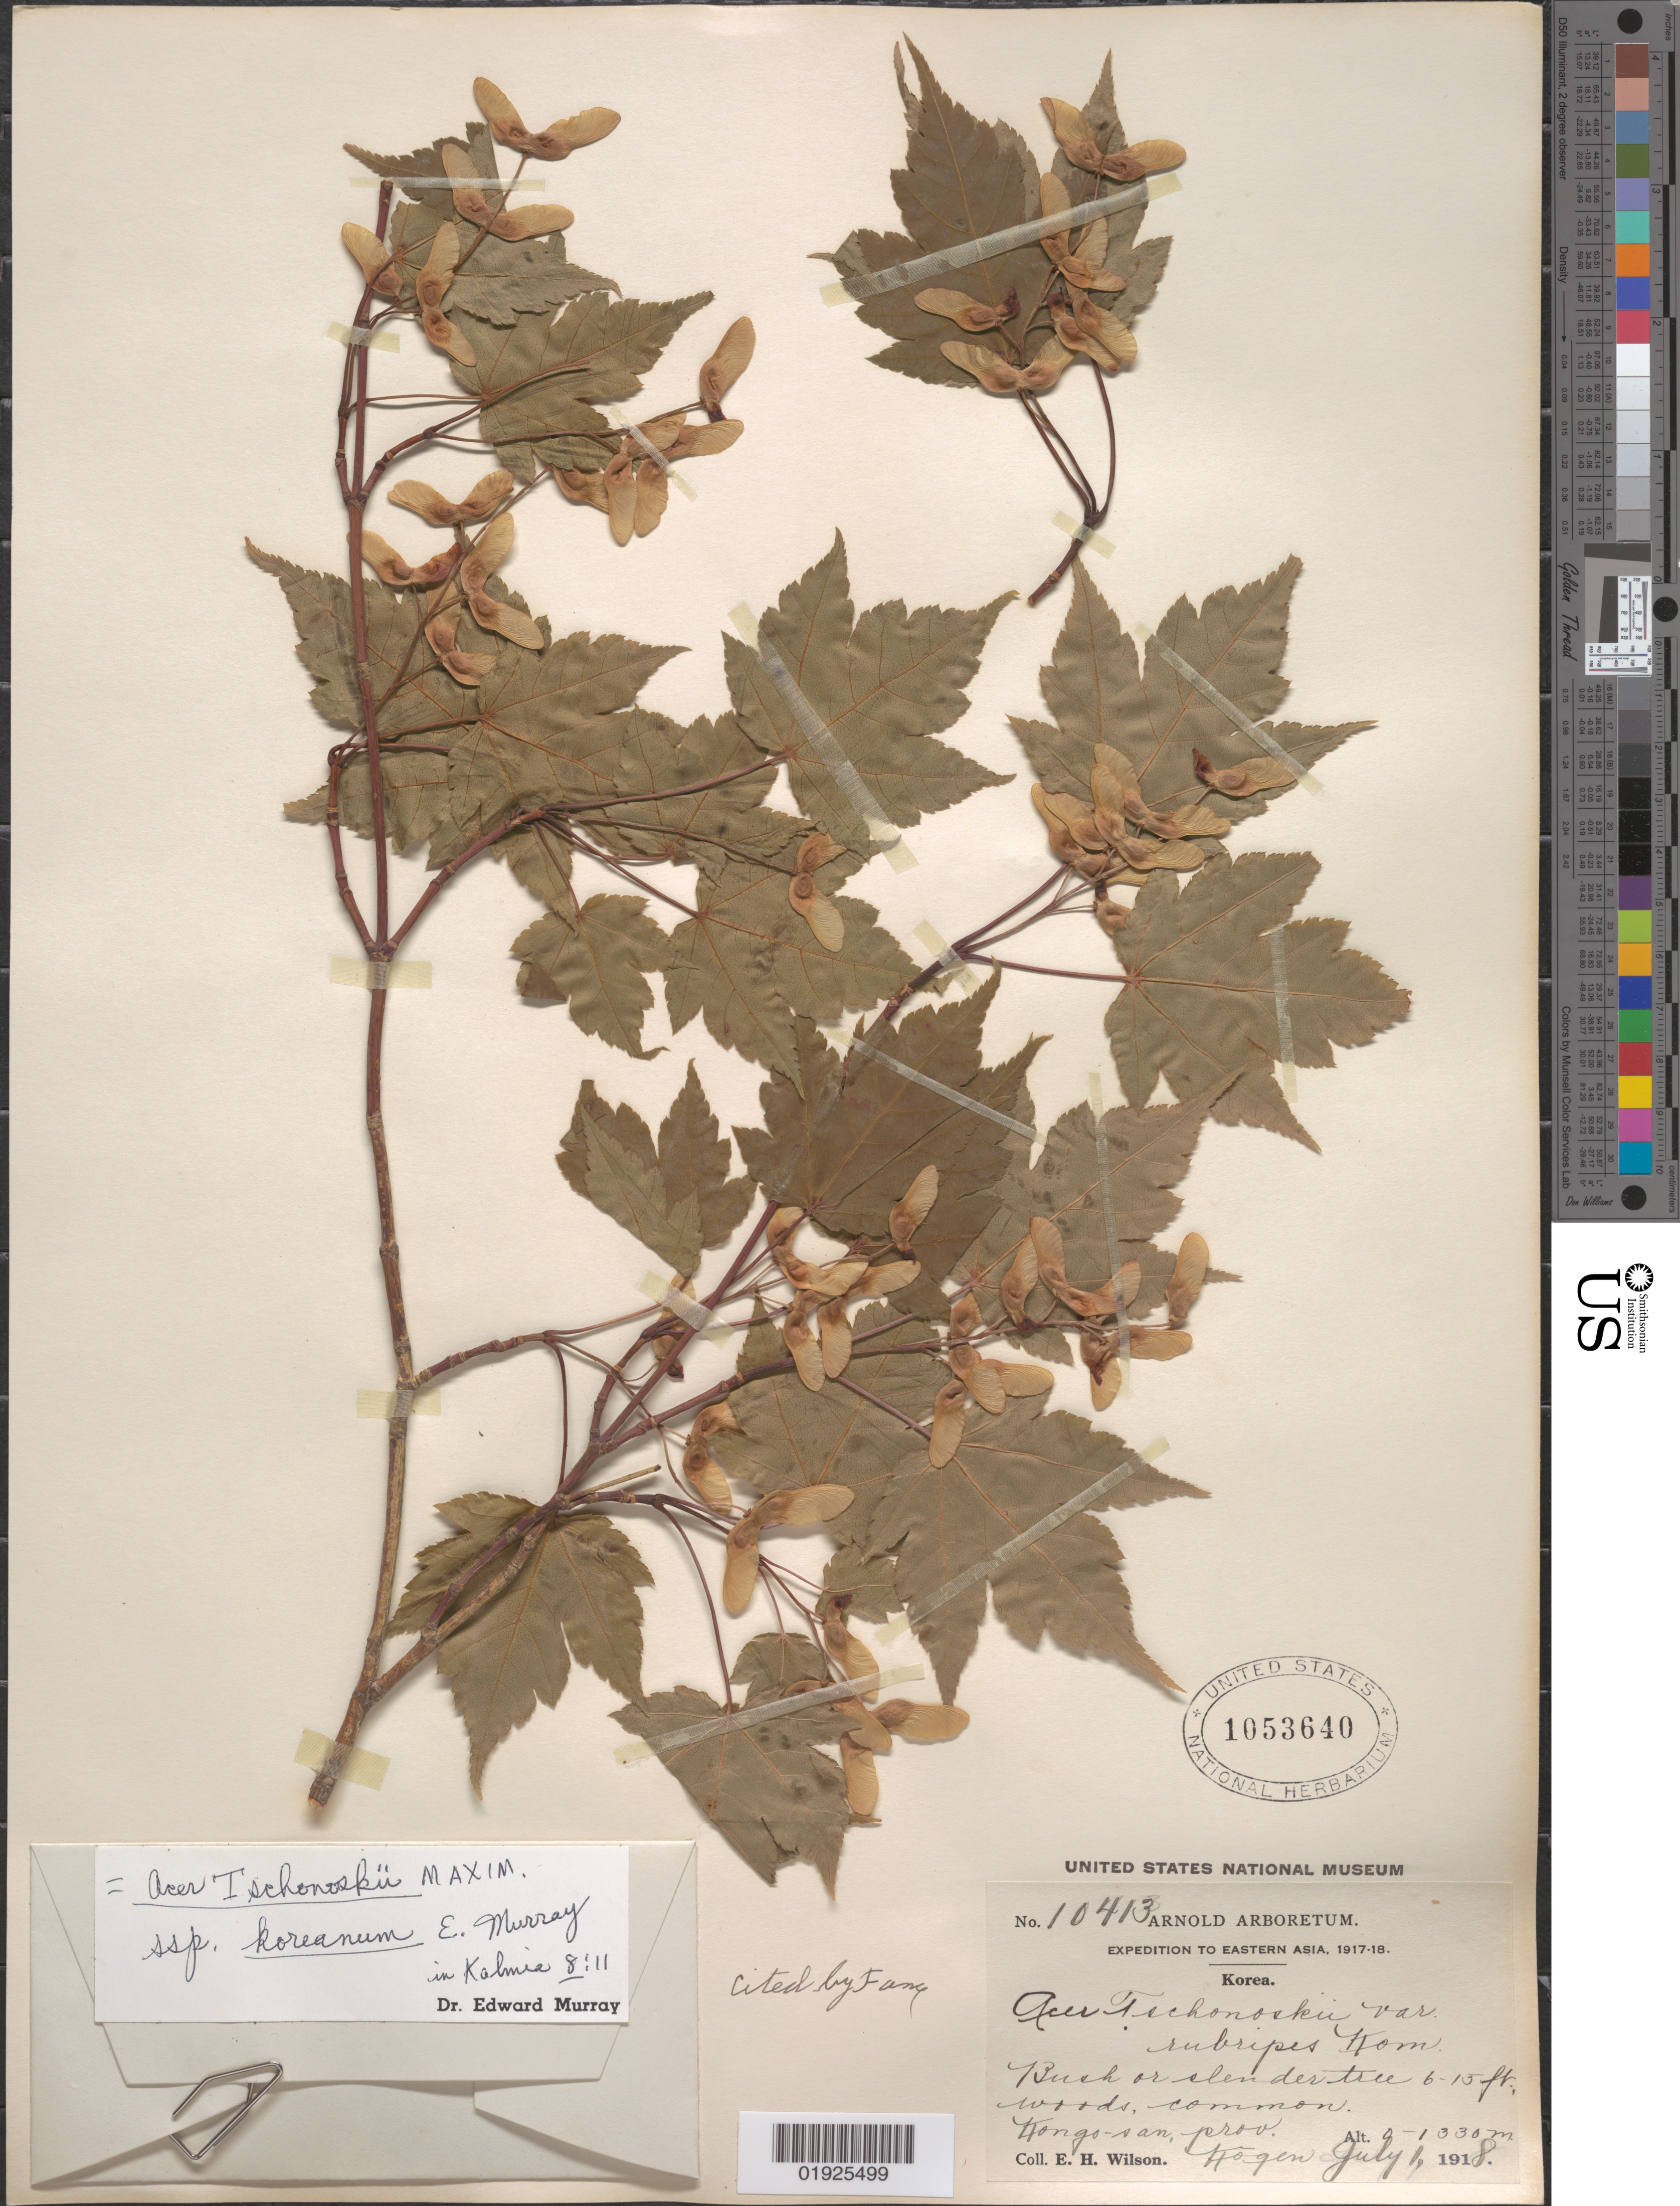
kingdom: Plantae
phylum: Tracheophyta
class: Magnoliopsida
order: Sapindales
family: Sapindaceae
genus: Acer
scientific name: Acer tschonoskii subsp. koreanum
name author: A.E. Murray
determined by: Murray, Edward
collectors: E. H. Wilson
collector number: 10413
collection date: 1918-07-01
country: North Korea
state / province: Kangwon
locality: Prov. Kogen. Kongo-san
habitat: Woods, common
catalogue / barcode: US 1053640